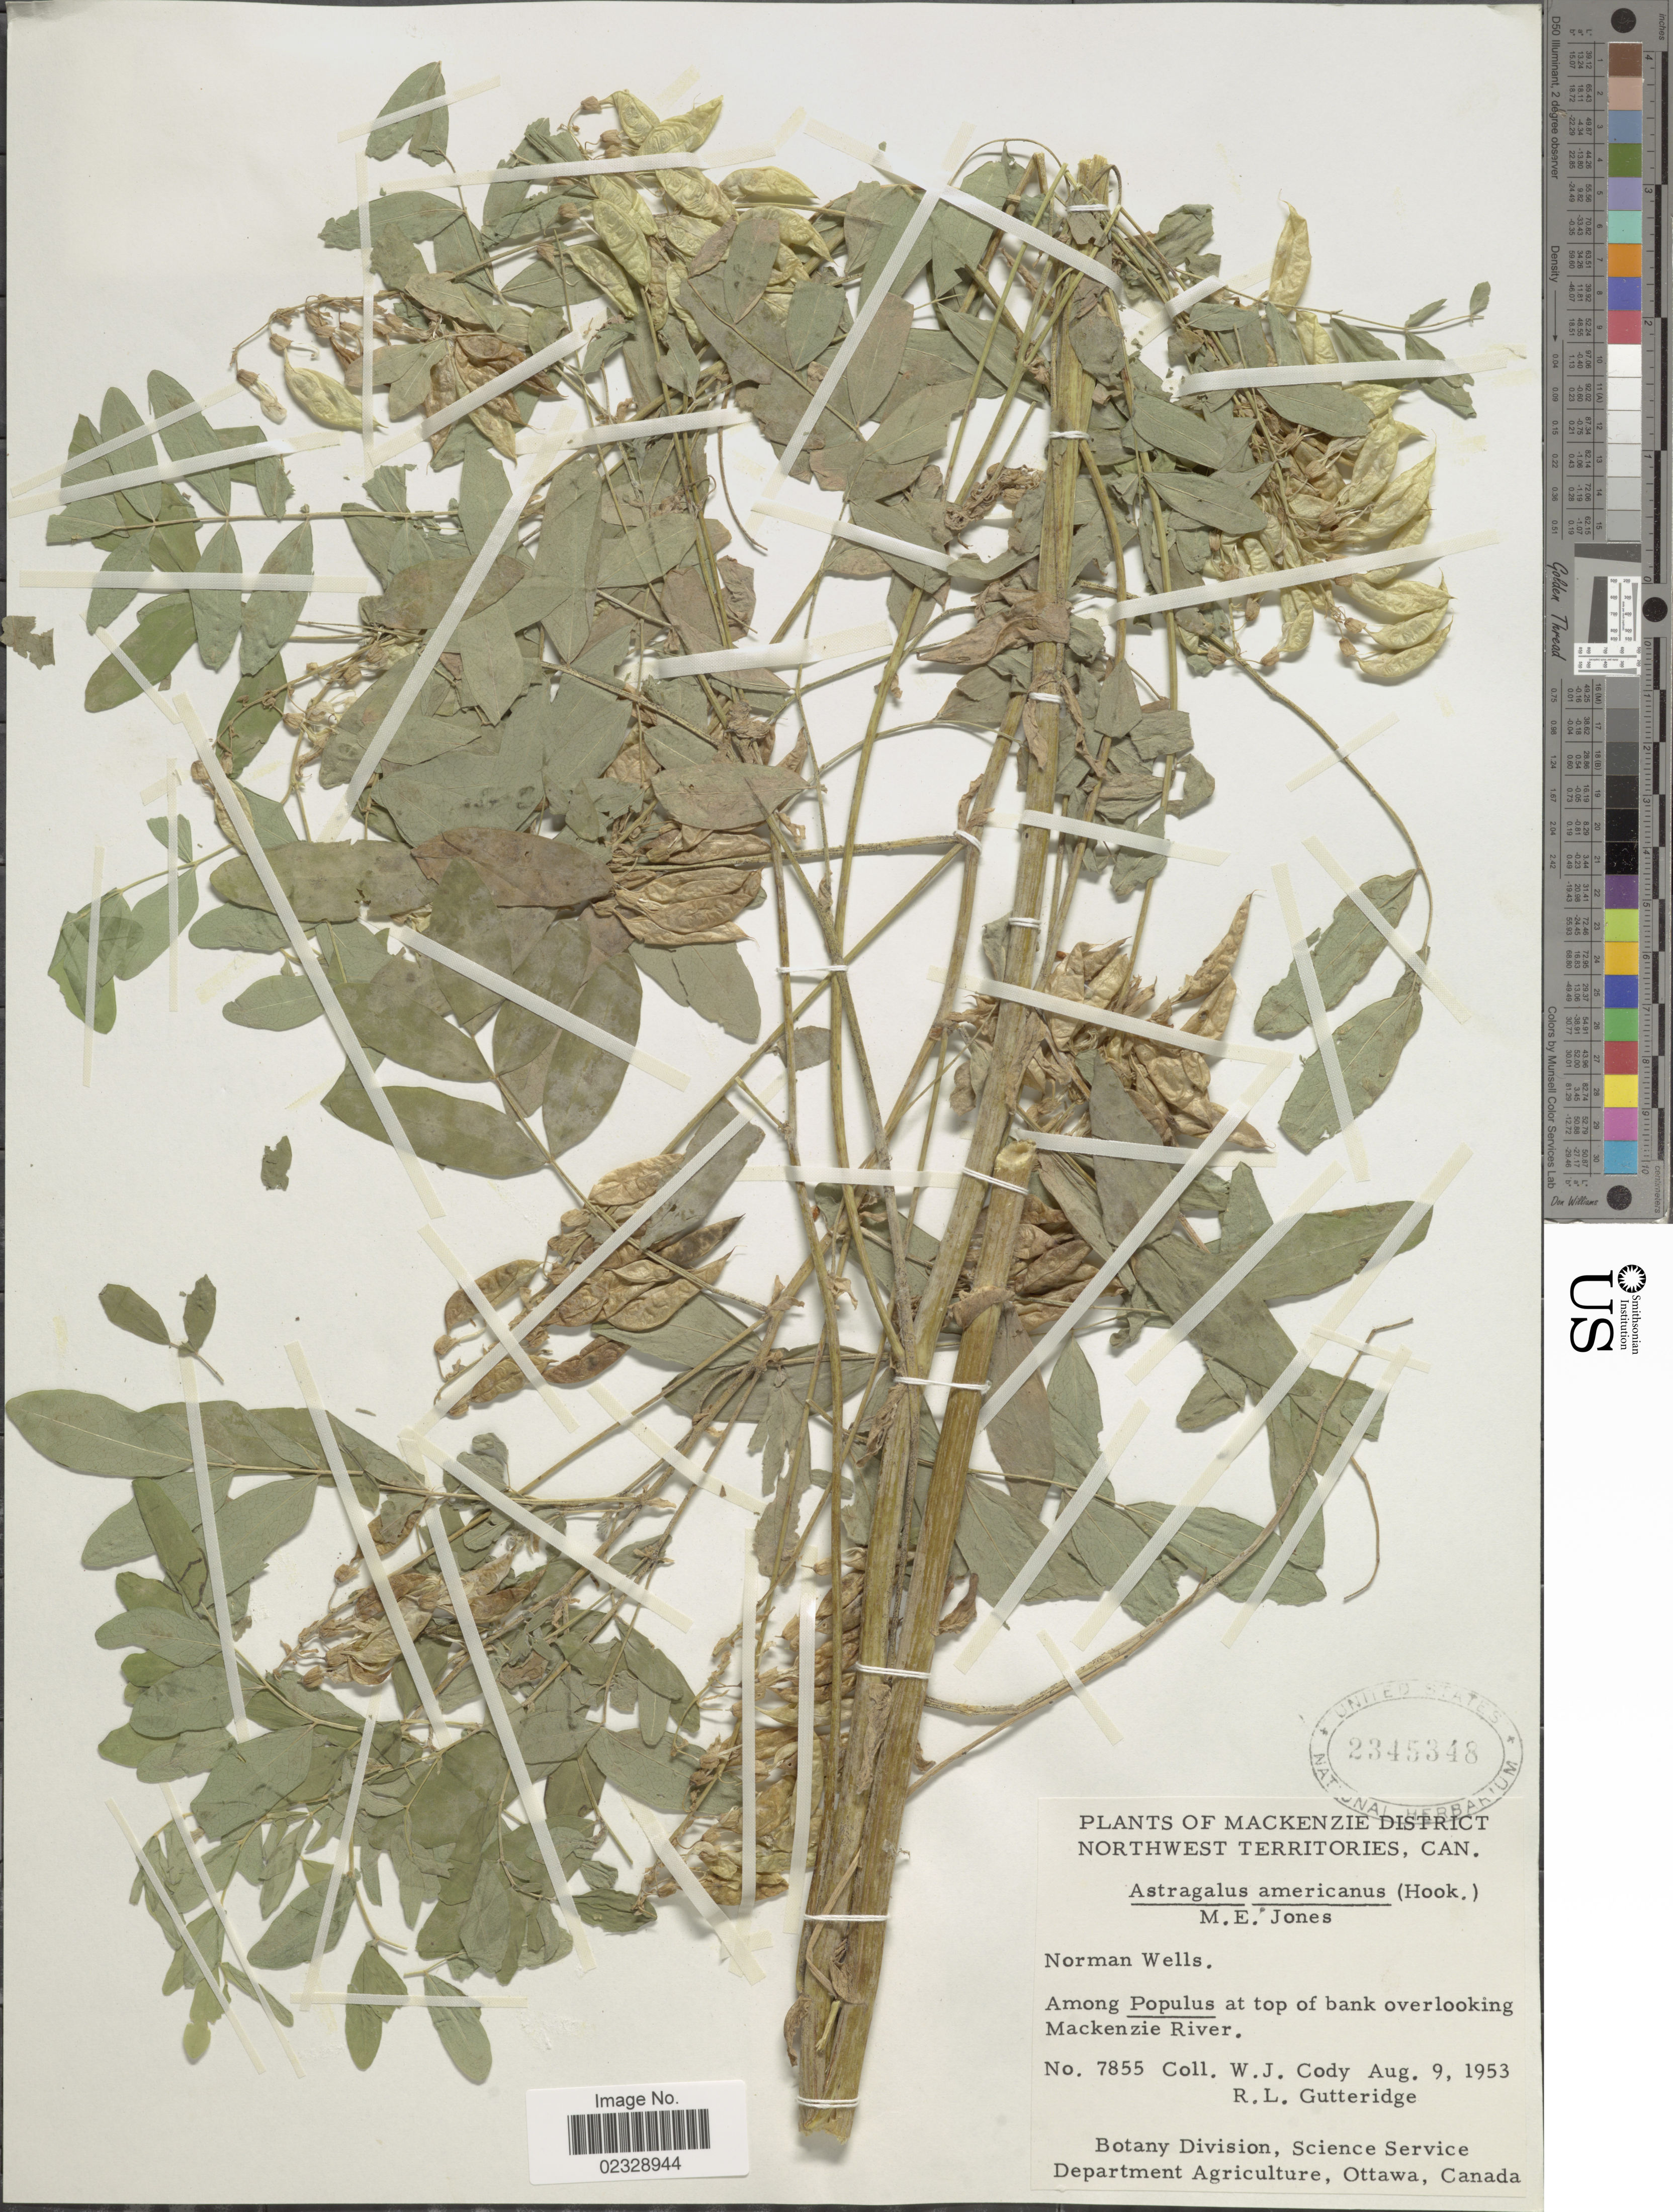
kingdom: Plantae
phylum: Tracheophyta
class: Magnoliopsida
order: Fabales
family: Fabaceae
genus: Astragalus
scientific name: Astragalus americanus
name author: (Hook.) M.E. Jones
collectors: W. Cody & R. Gutteridge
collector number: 7855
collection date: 1953-08-09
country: Canada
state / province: Northwest Territories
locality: Mackenzie District Northwest Territories, Norman Wells, Among Populus at top of bank overlooking Mackenzie River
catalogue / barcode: US 2345348